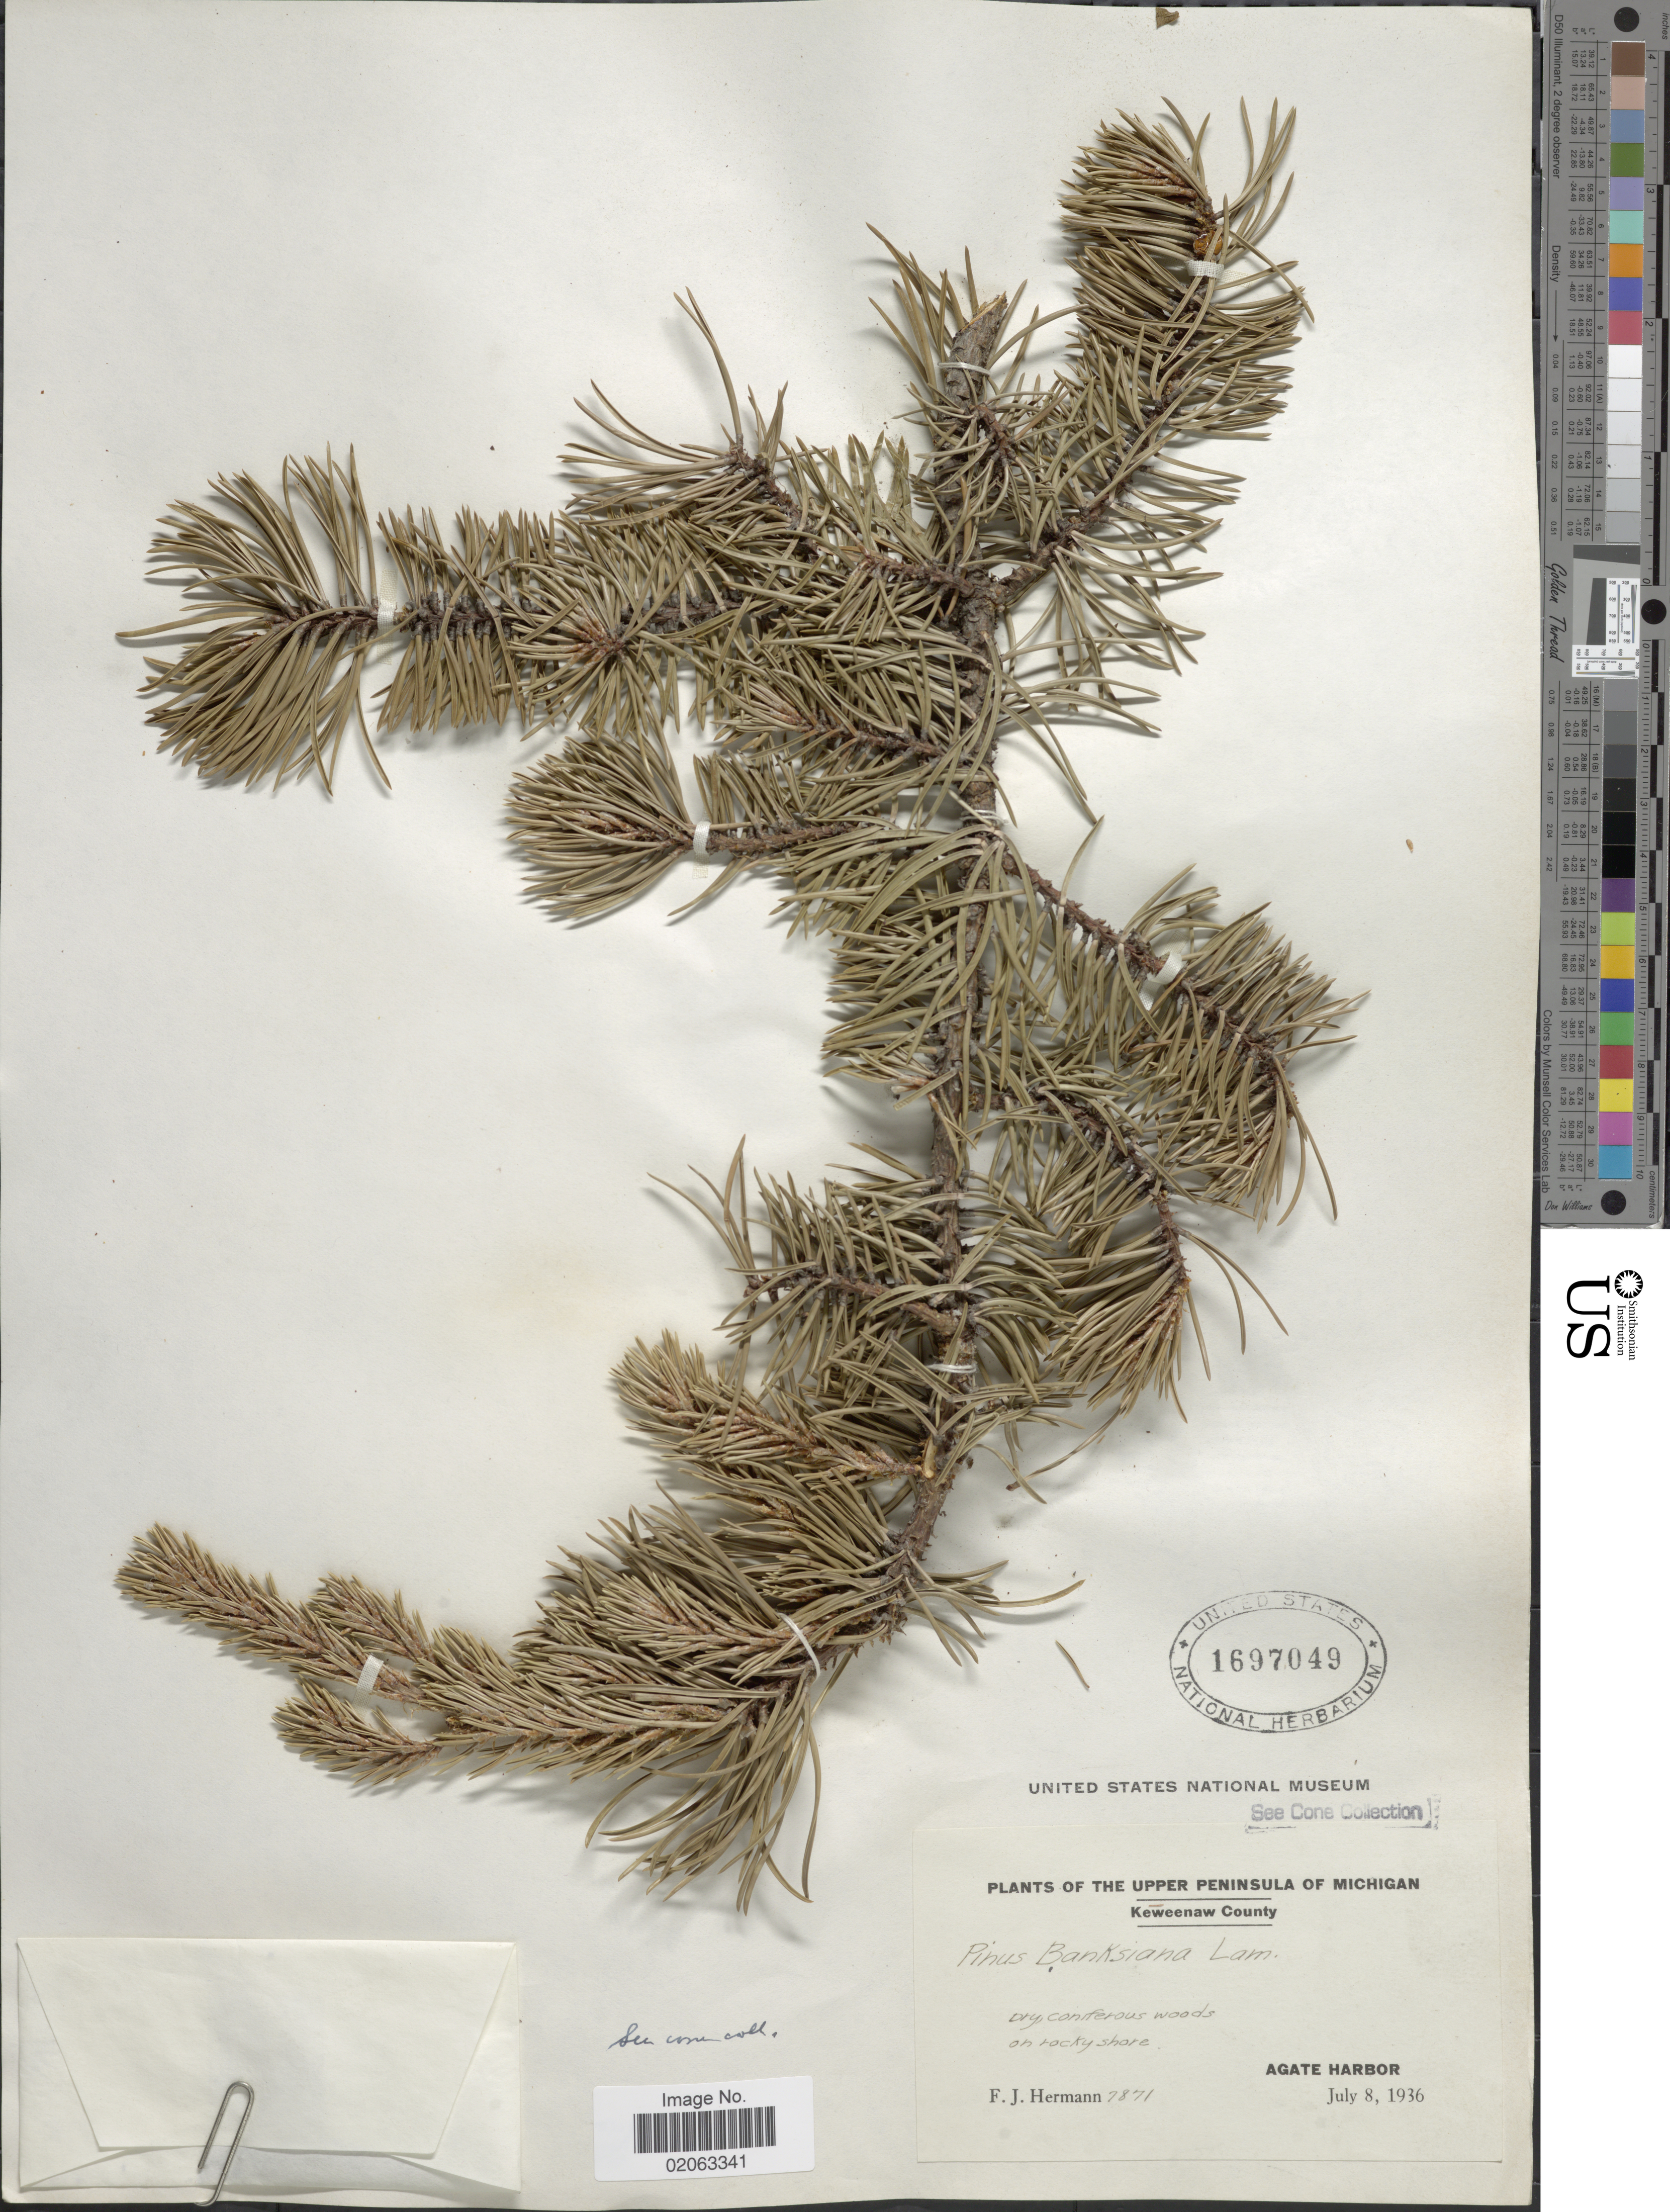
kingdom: Plantae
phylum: Tracheophyta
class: Pinopsida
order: Pinales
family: Pinaceae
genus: Pinus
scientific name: Pinus banksiana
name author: Lamb.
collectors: F. J. Hermann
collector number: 7871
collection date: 1936-07-08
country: United States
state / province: Michigan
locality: The Upper Peninsula of Michigan, Keweenaw County, dry, conferous woods, on rocky shore, Agate Harbor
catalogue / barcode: US 1697049